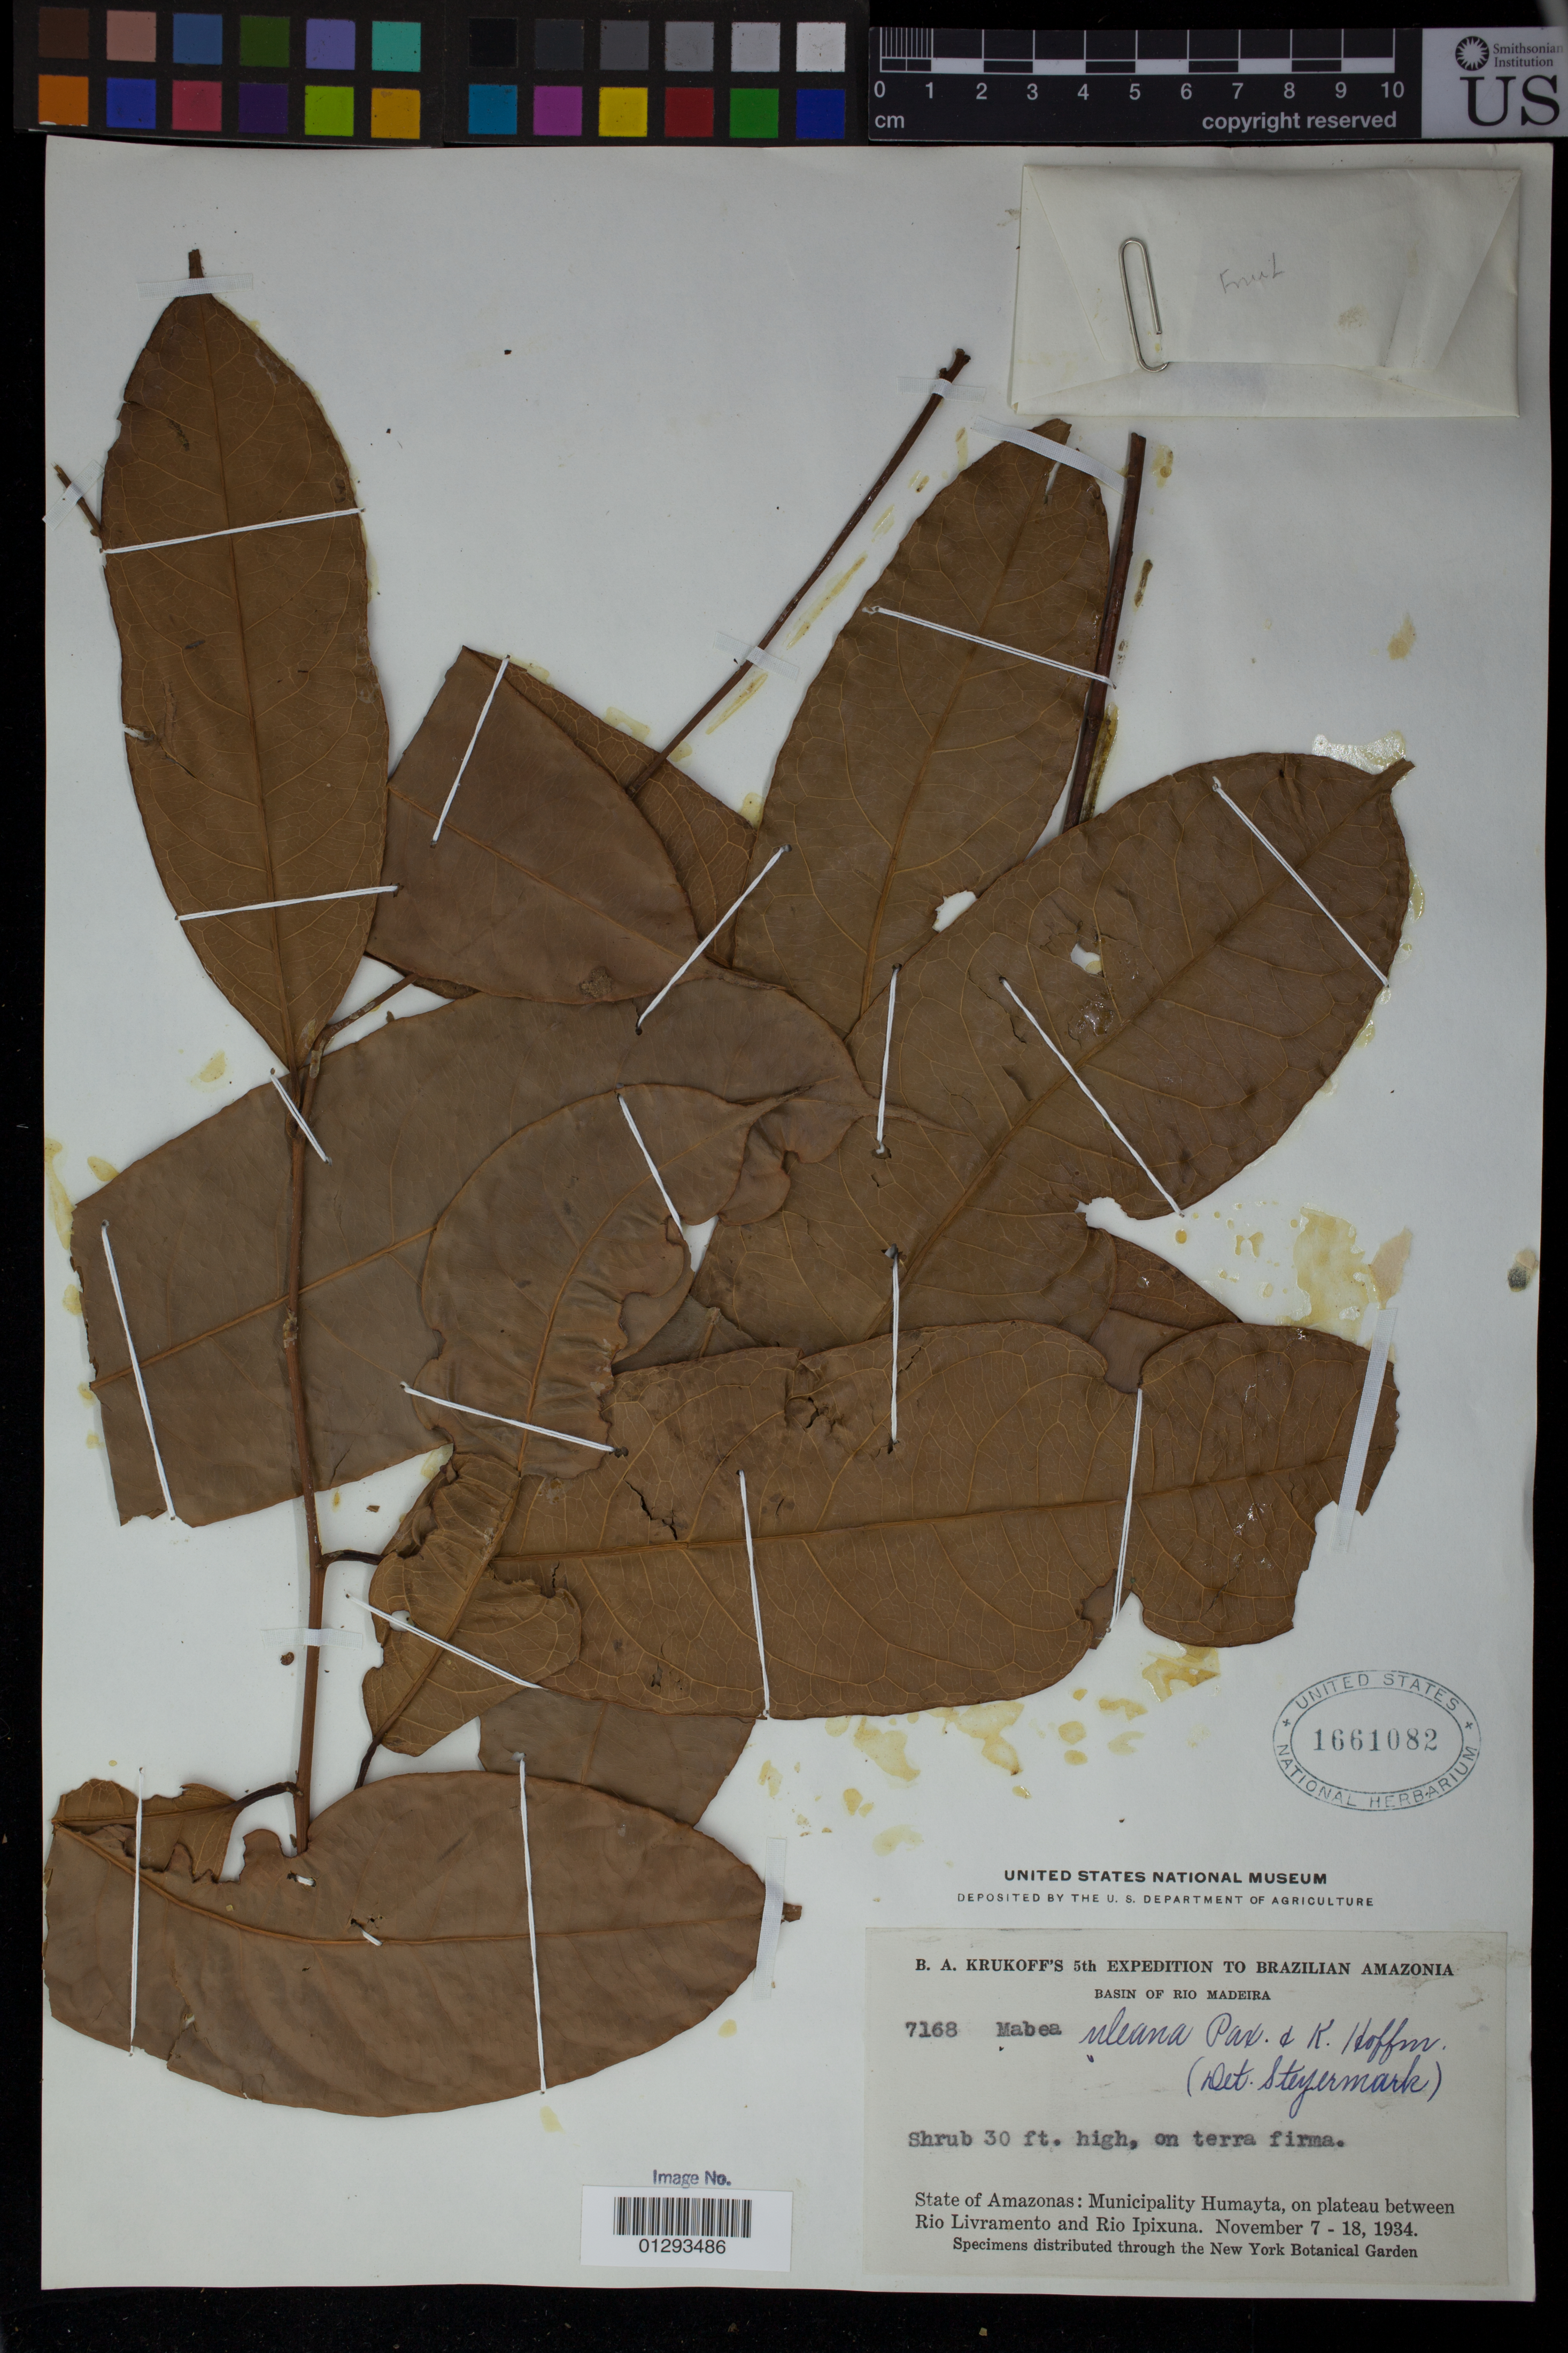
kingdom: Plantae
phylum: Tracheophyta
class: Magnoliopsida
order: Malpighiales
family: Euphorbiaceae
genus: Mabea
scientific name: Mabea uleana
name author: Pax & K. Hoffm.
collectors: B. A. Krukoff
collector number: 7168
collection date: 1934-11-07/1934-11-18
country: Brazil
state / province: Amazonas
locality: Basin of Rio Madeira.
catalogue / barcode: US 1661082